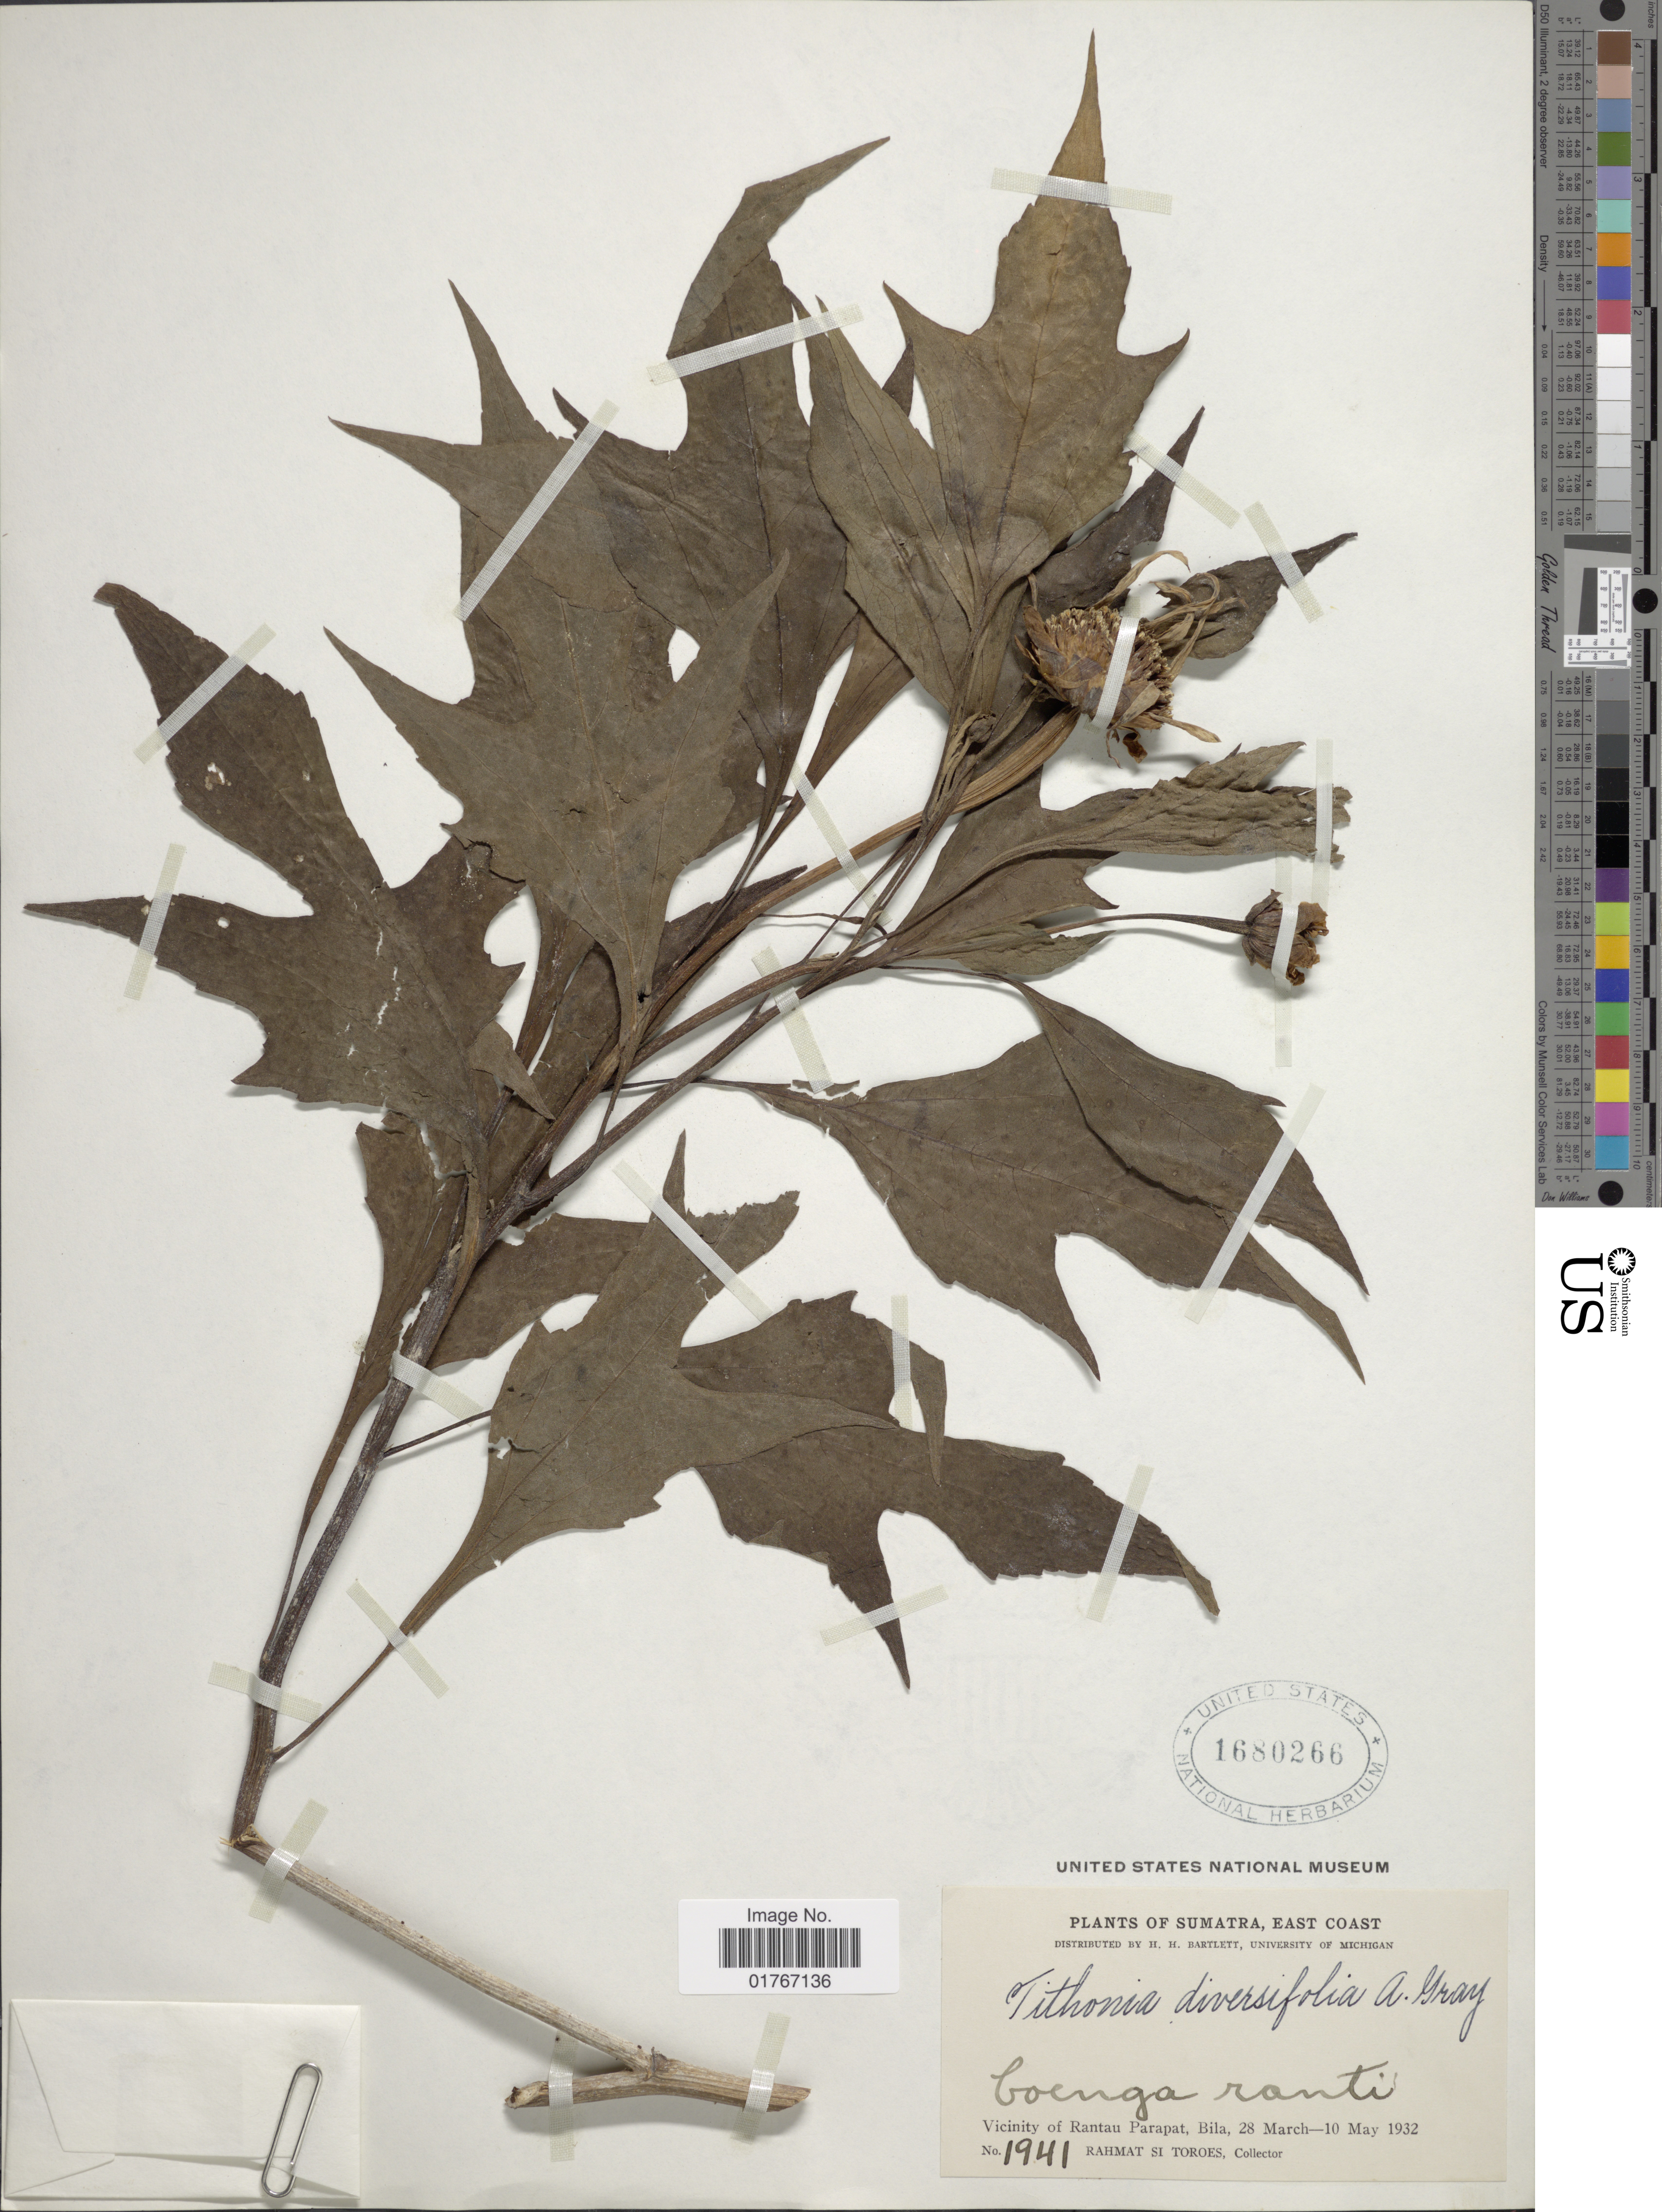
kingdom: Plantae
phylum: Tracheophyta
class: Magnoliopsida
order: Asterales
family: Asteraceae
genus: Tithonia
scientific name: Tithonia diversifolia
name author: (Hemsl.) A. Gray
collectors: Rahmat Si Boeea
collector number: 1941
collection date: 1932-03-28/1932-05-10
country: Indonesia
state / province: Sumatra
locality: East Coast, Coenga ranti, Vicinity of Rantau Parapat, Bila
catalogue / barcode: US 1680266